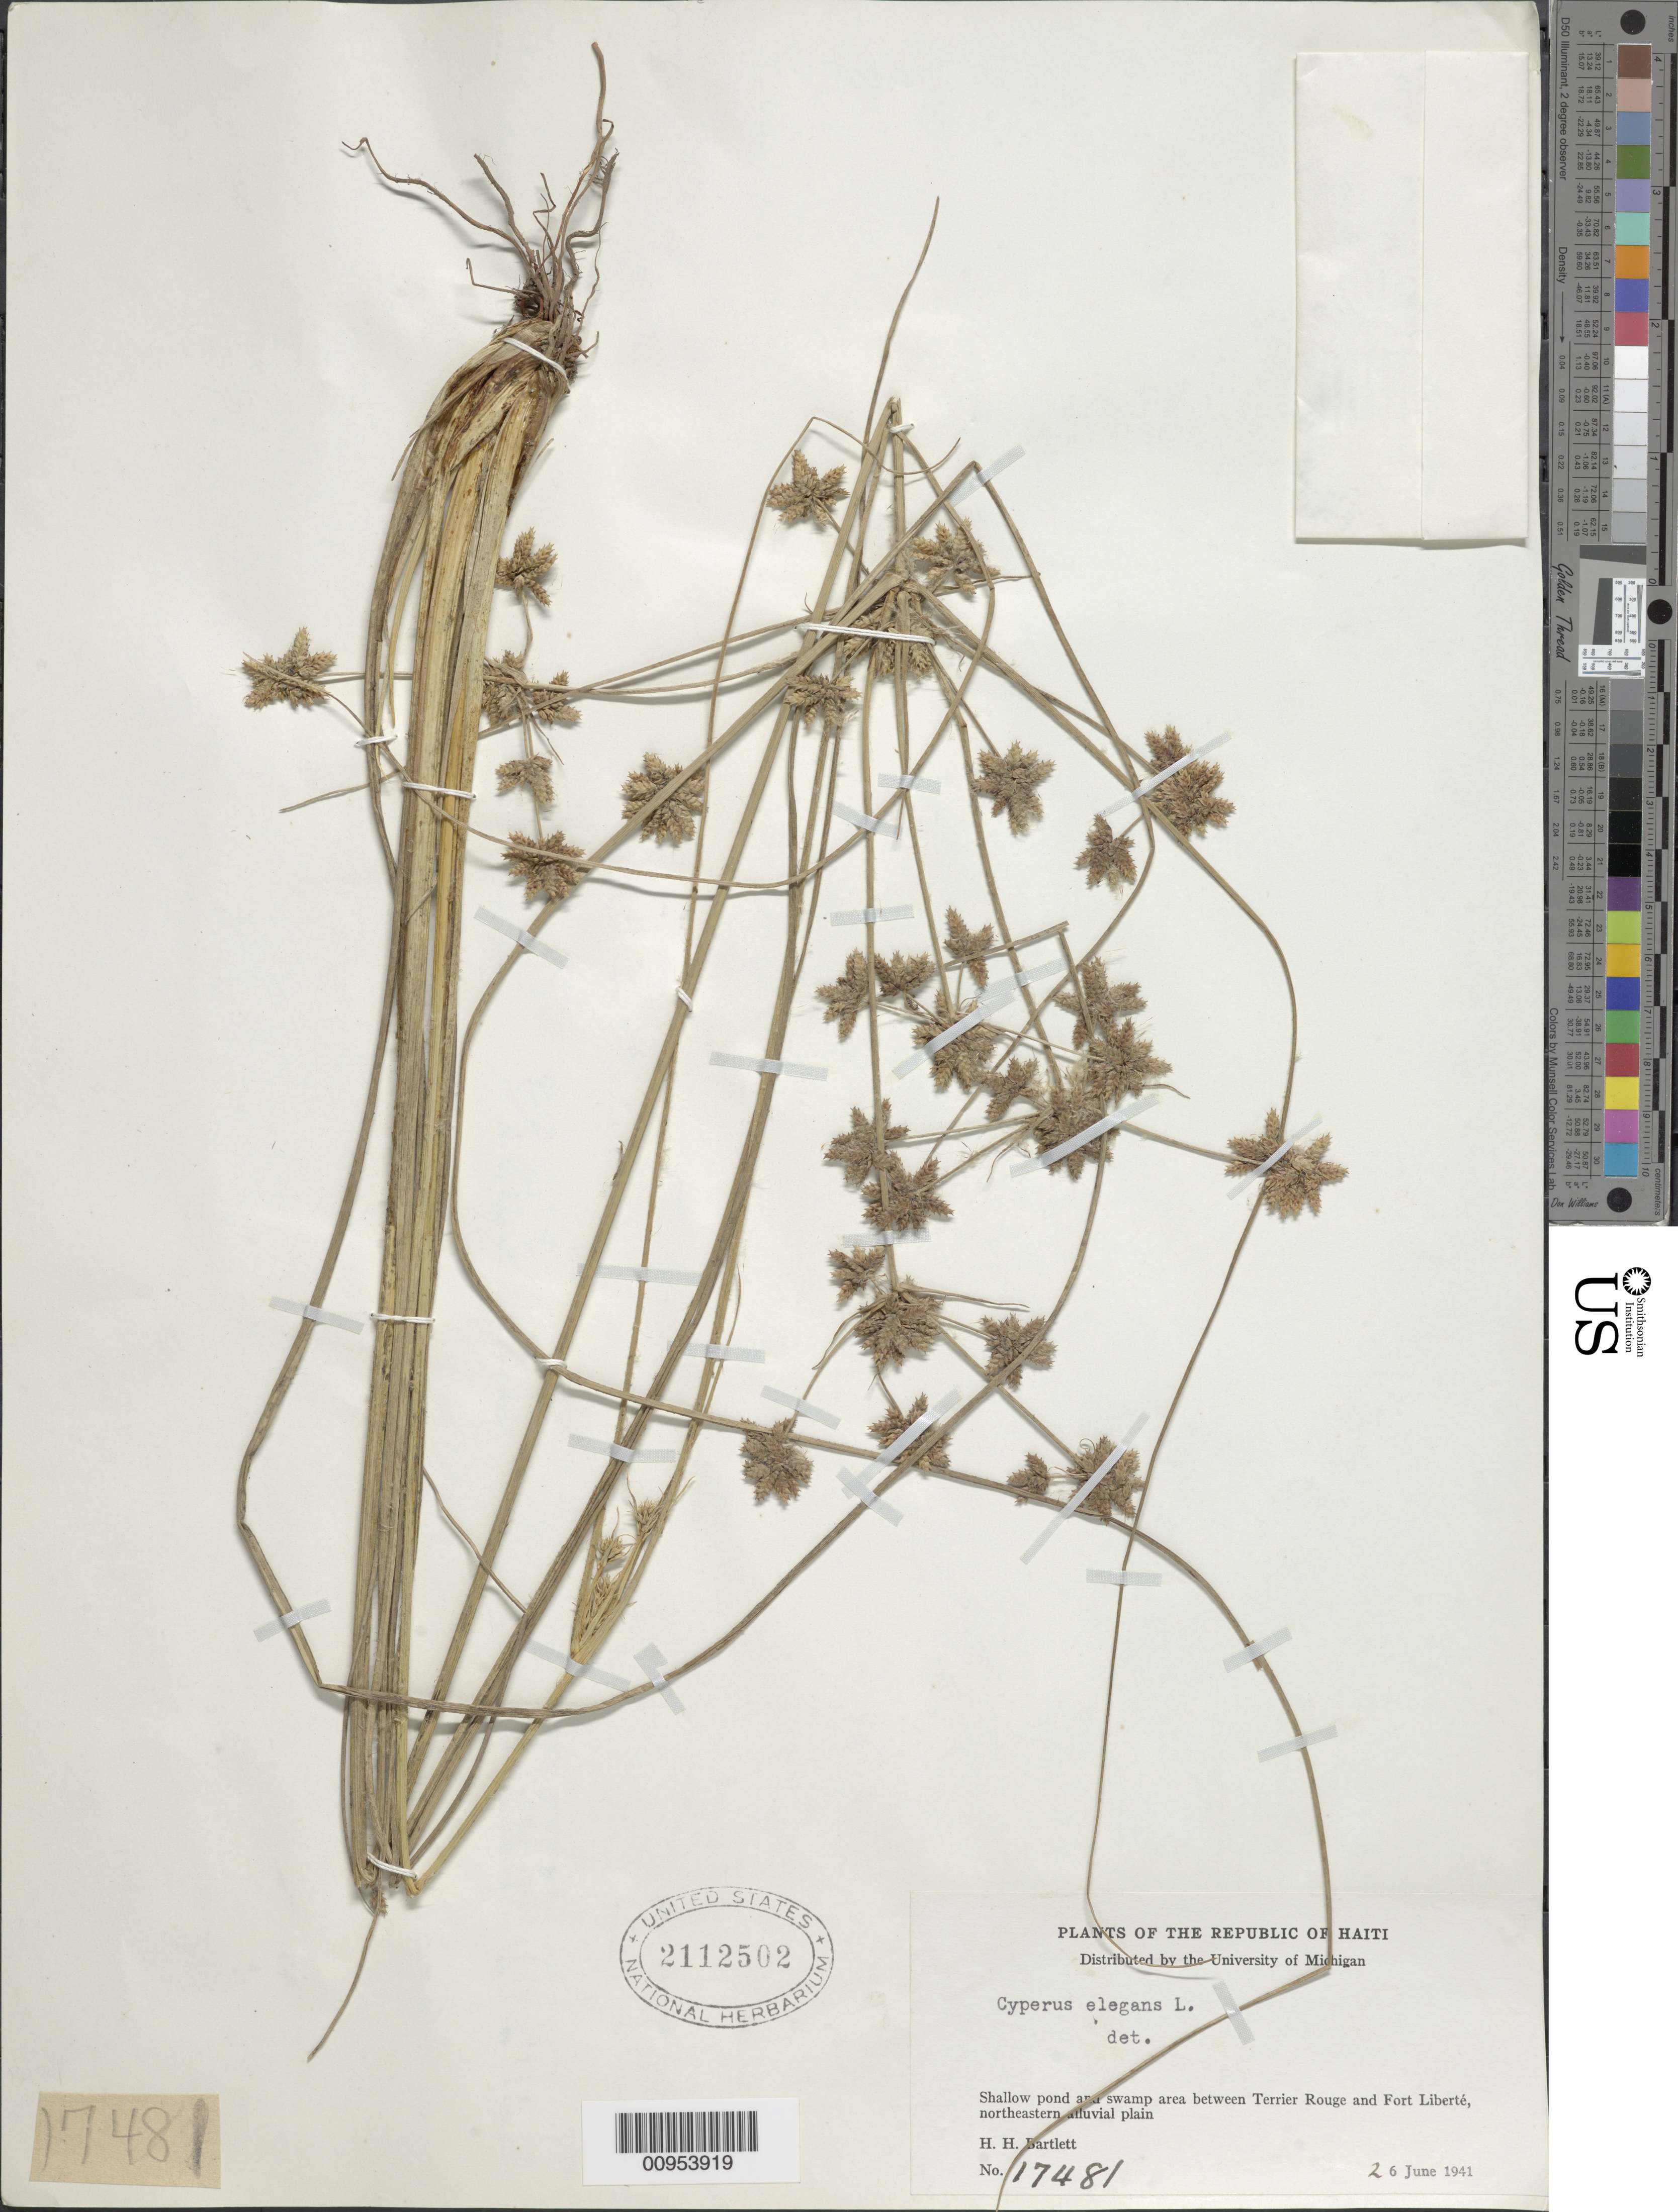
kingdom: Plantae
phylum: Tracheophyta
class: Liliopsida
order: Poales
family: Cyperaceae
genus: Cyperus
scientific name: Cyperus elegans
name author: L.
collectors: H. H. Bartlett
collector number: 17481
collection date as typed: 26 Jun 1941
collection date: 1941-06-26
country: Haiti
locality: Pond and swamp area between Terrier Rouge and Fort Liberté, northeastern alluvial plain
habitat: In pond and swamp area of alluvial plain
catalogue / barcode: US 2112502